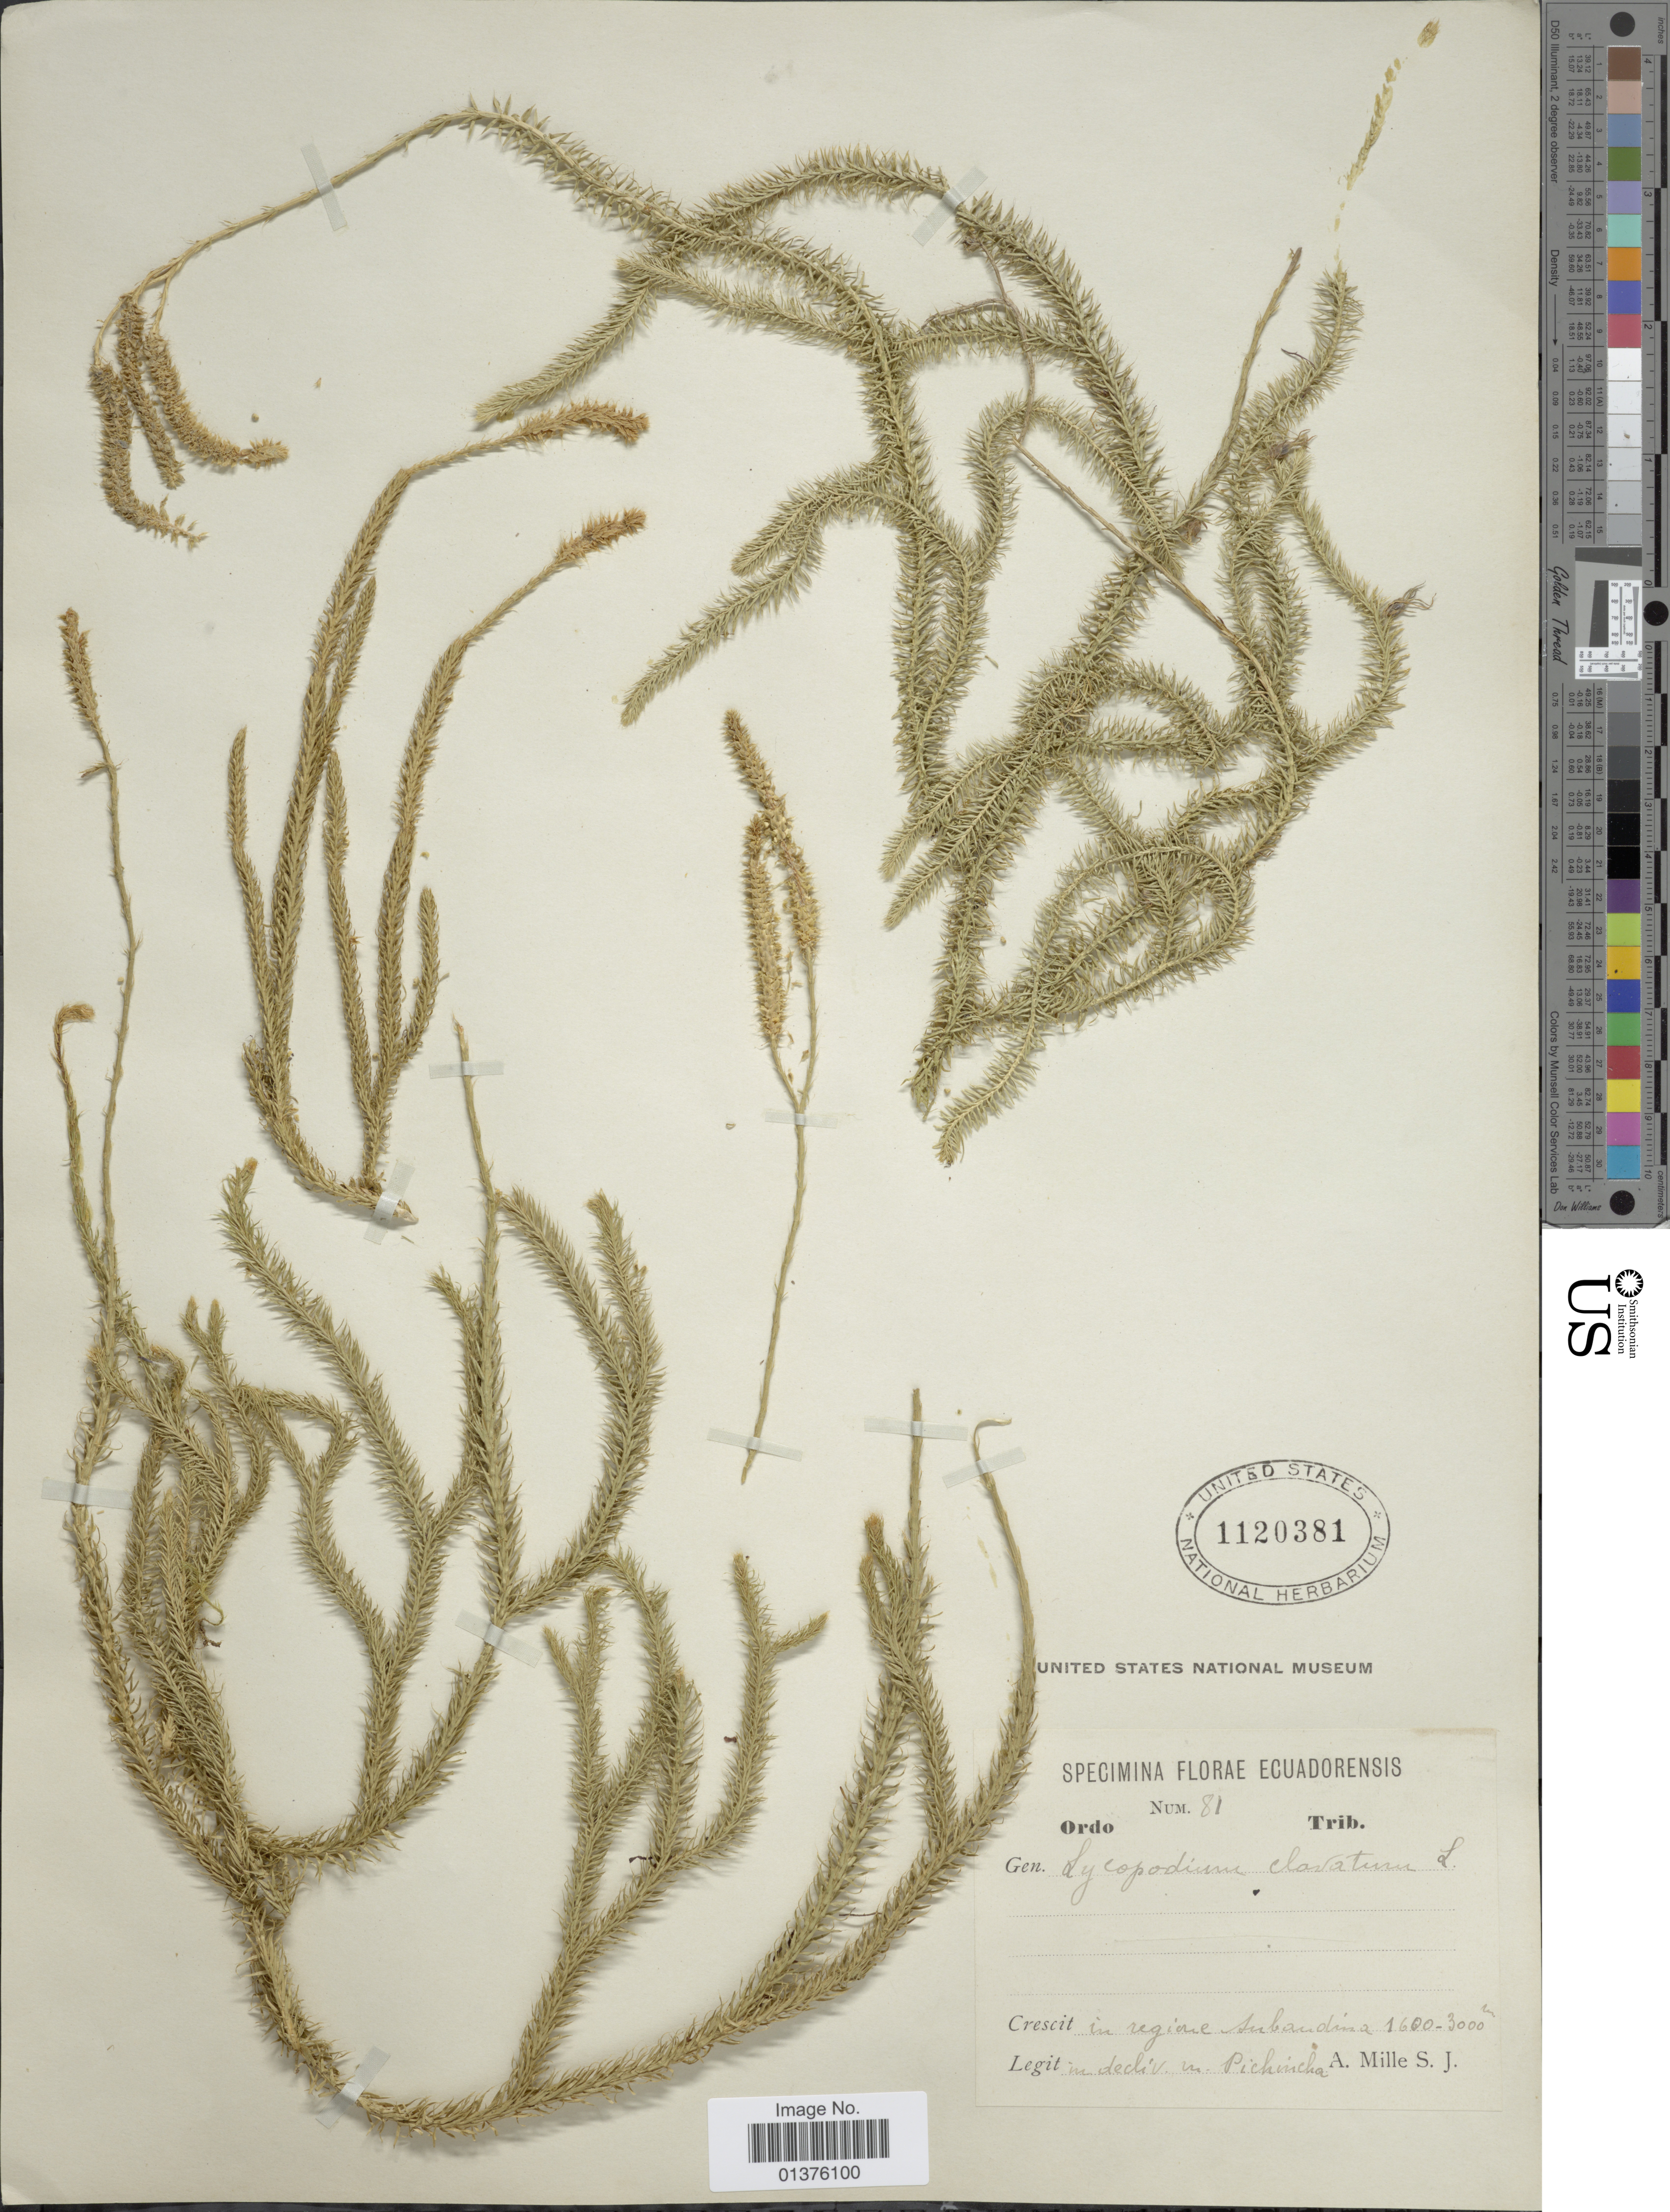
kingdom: Plantae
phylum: Tracheophyta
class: Lycopodiopsida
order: Lycopodiales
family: Lycopodiaceae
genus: Lycopodium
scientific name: Lycopodium clavatum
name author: L.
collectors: S. J. A. Mille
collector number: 81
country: Ecuador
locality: In regione subandina. Pichincha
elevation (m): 1600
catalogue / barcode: US 1120381